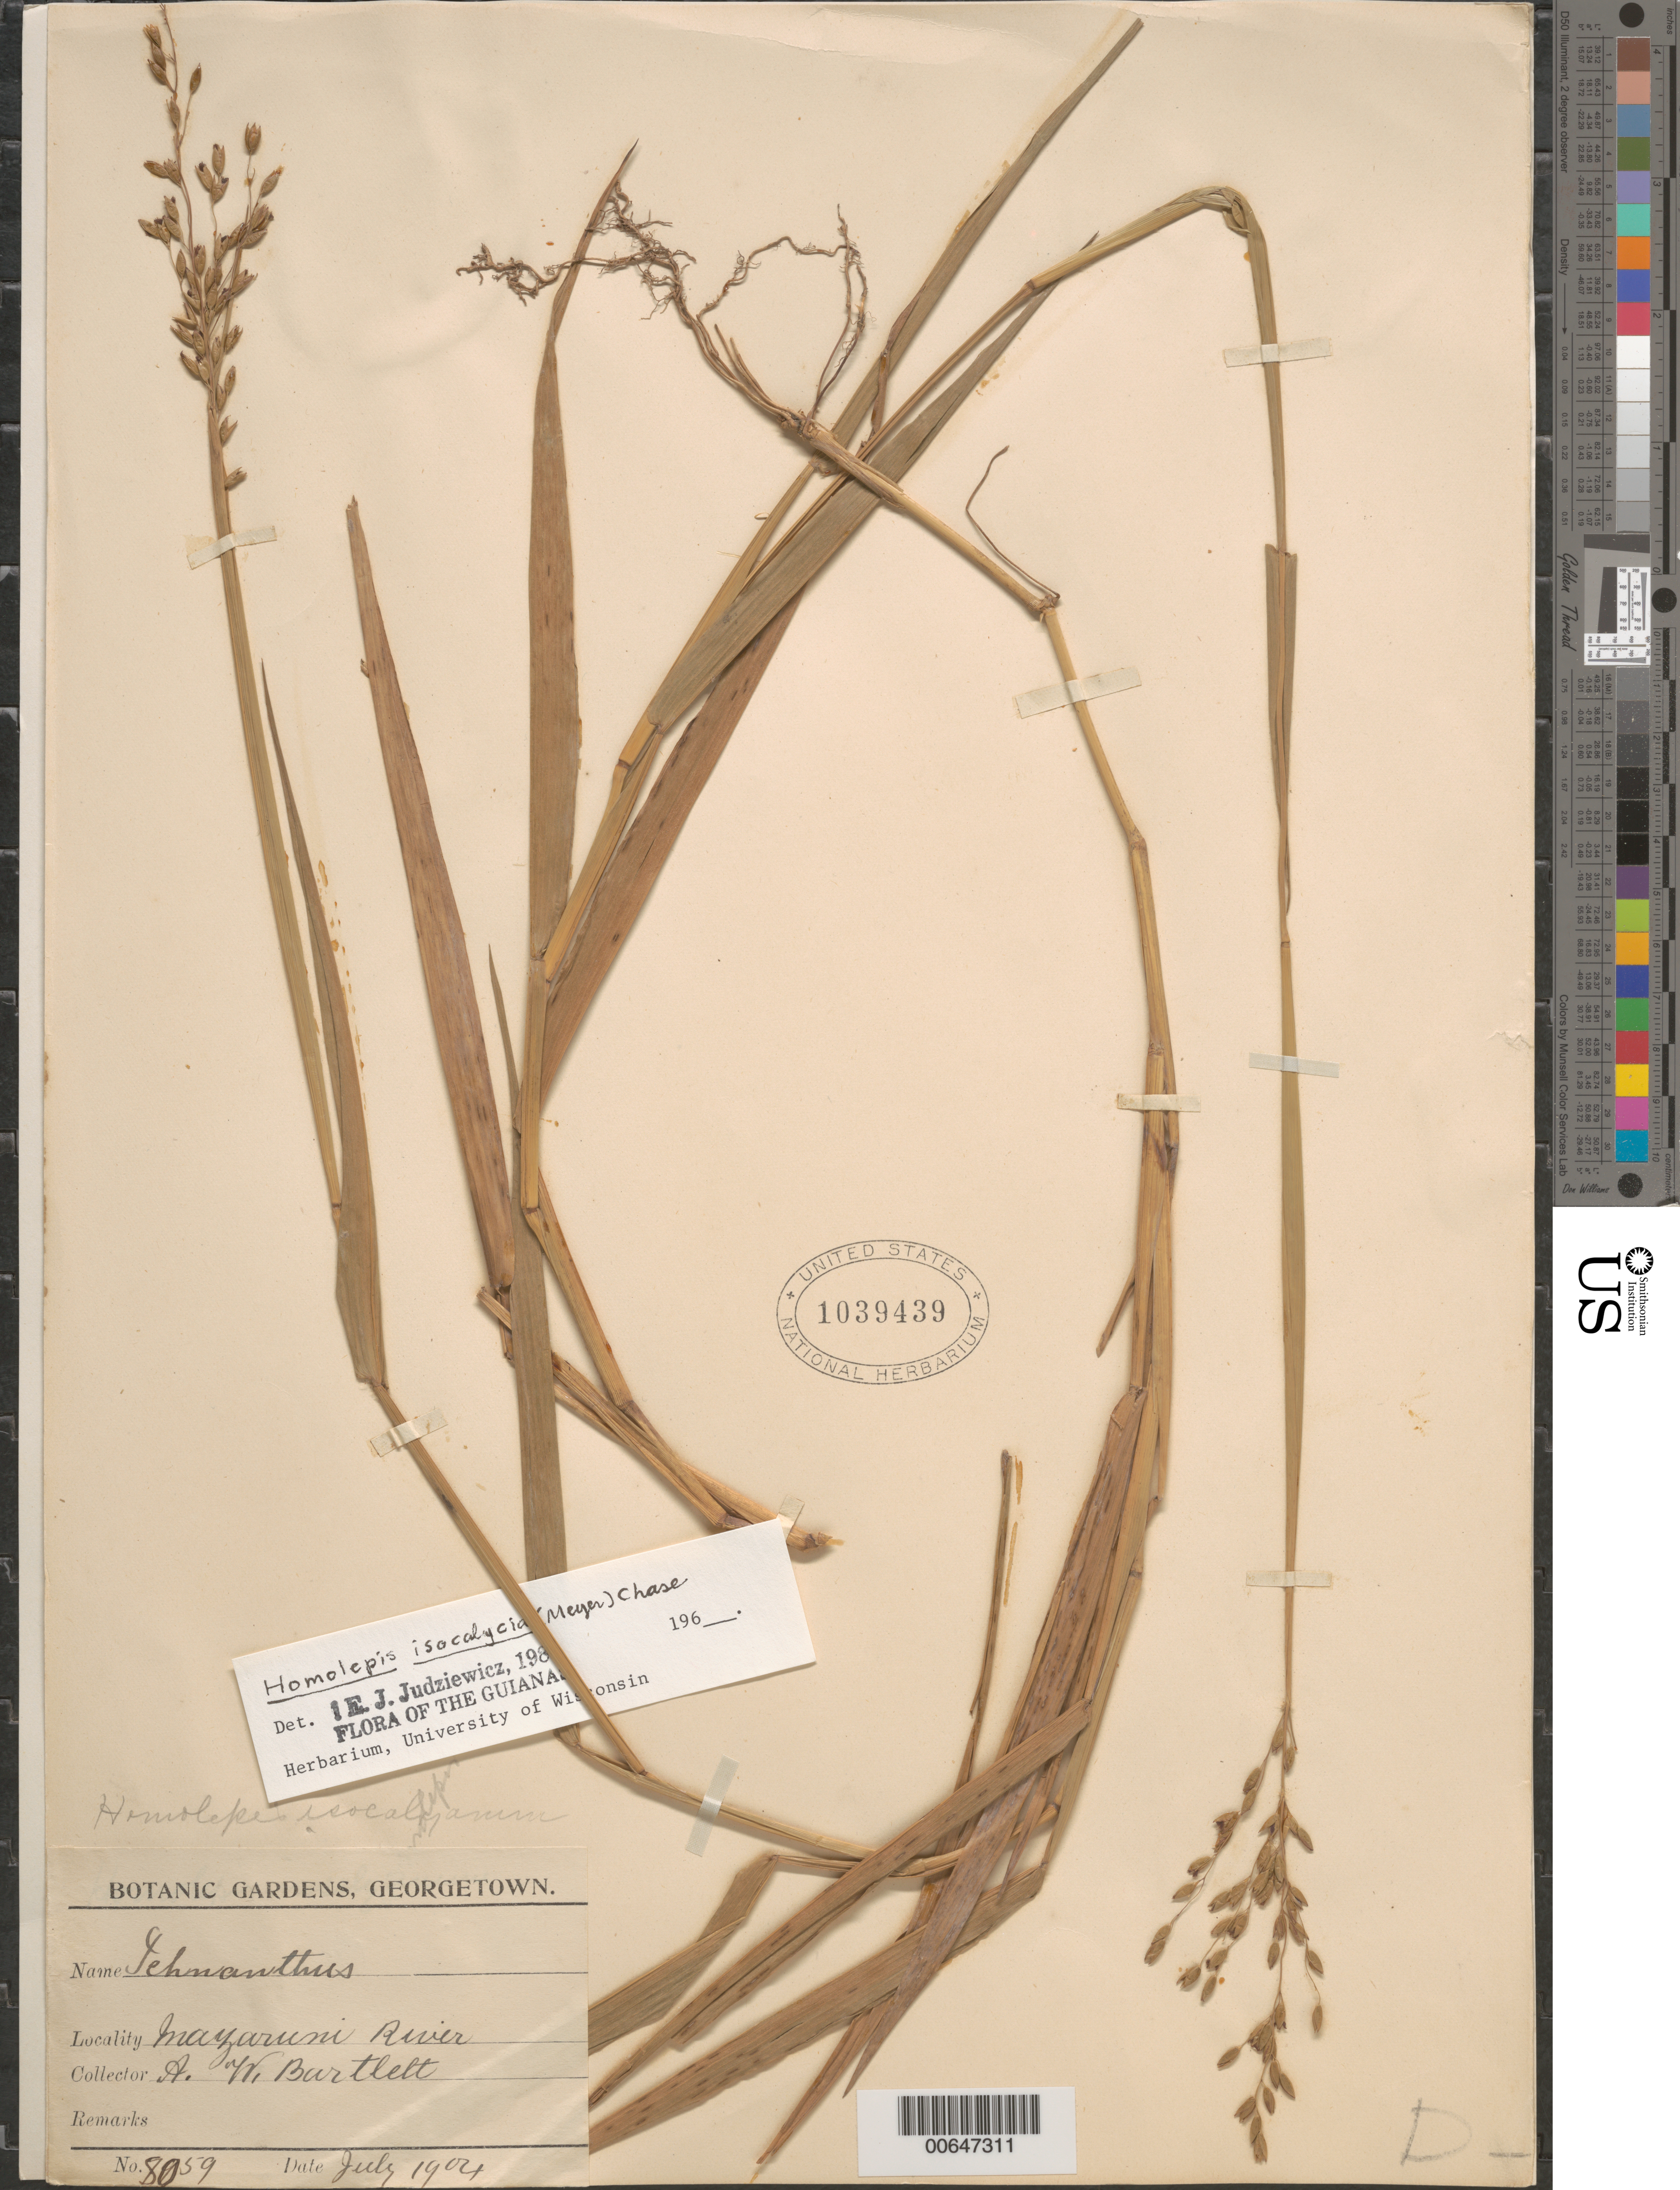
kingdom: Plantae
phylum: Tracheophyta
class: Liliopsida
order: Poales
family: Poaceae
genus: Homolepis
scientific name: Homolepis isocalycia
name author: (G. Mey.) Chase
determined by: Judziewicz, E. J.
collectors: A. W. Bartlett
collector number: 8059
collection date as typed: Jul-04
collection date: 2004-07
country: Guyana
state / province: Cuyuni-Mazaruni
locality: Georgetown, Mazaruni River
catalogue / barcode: US 1039439